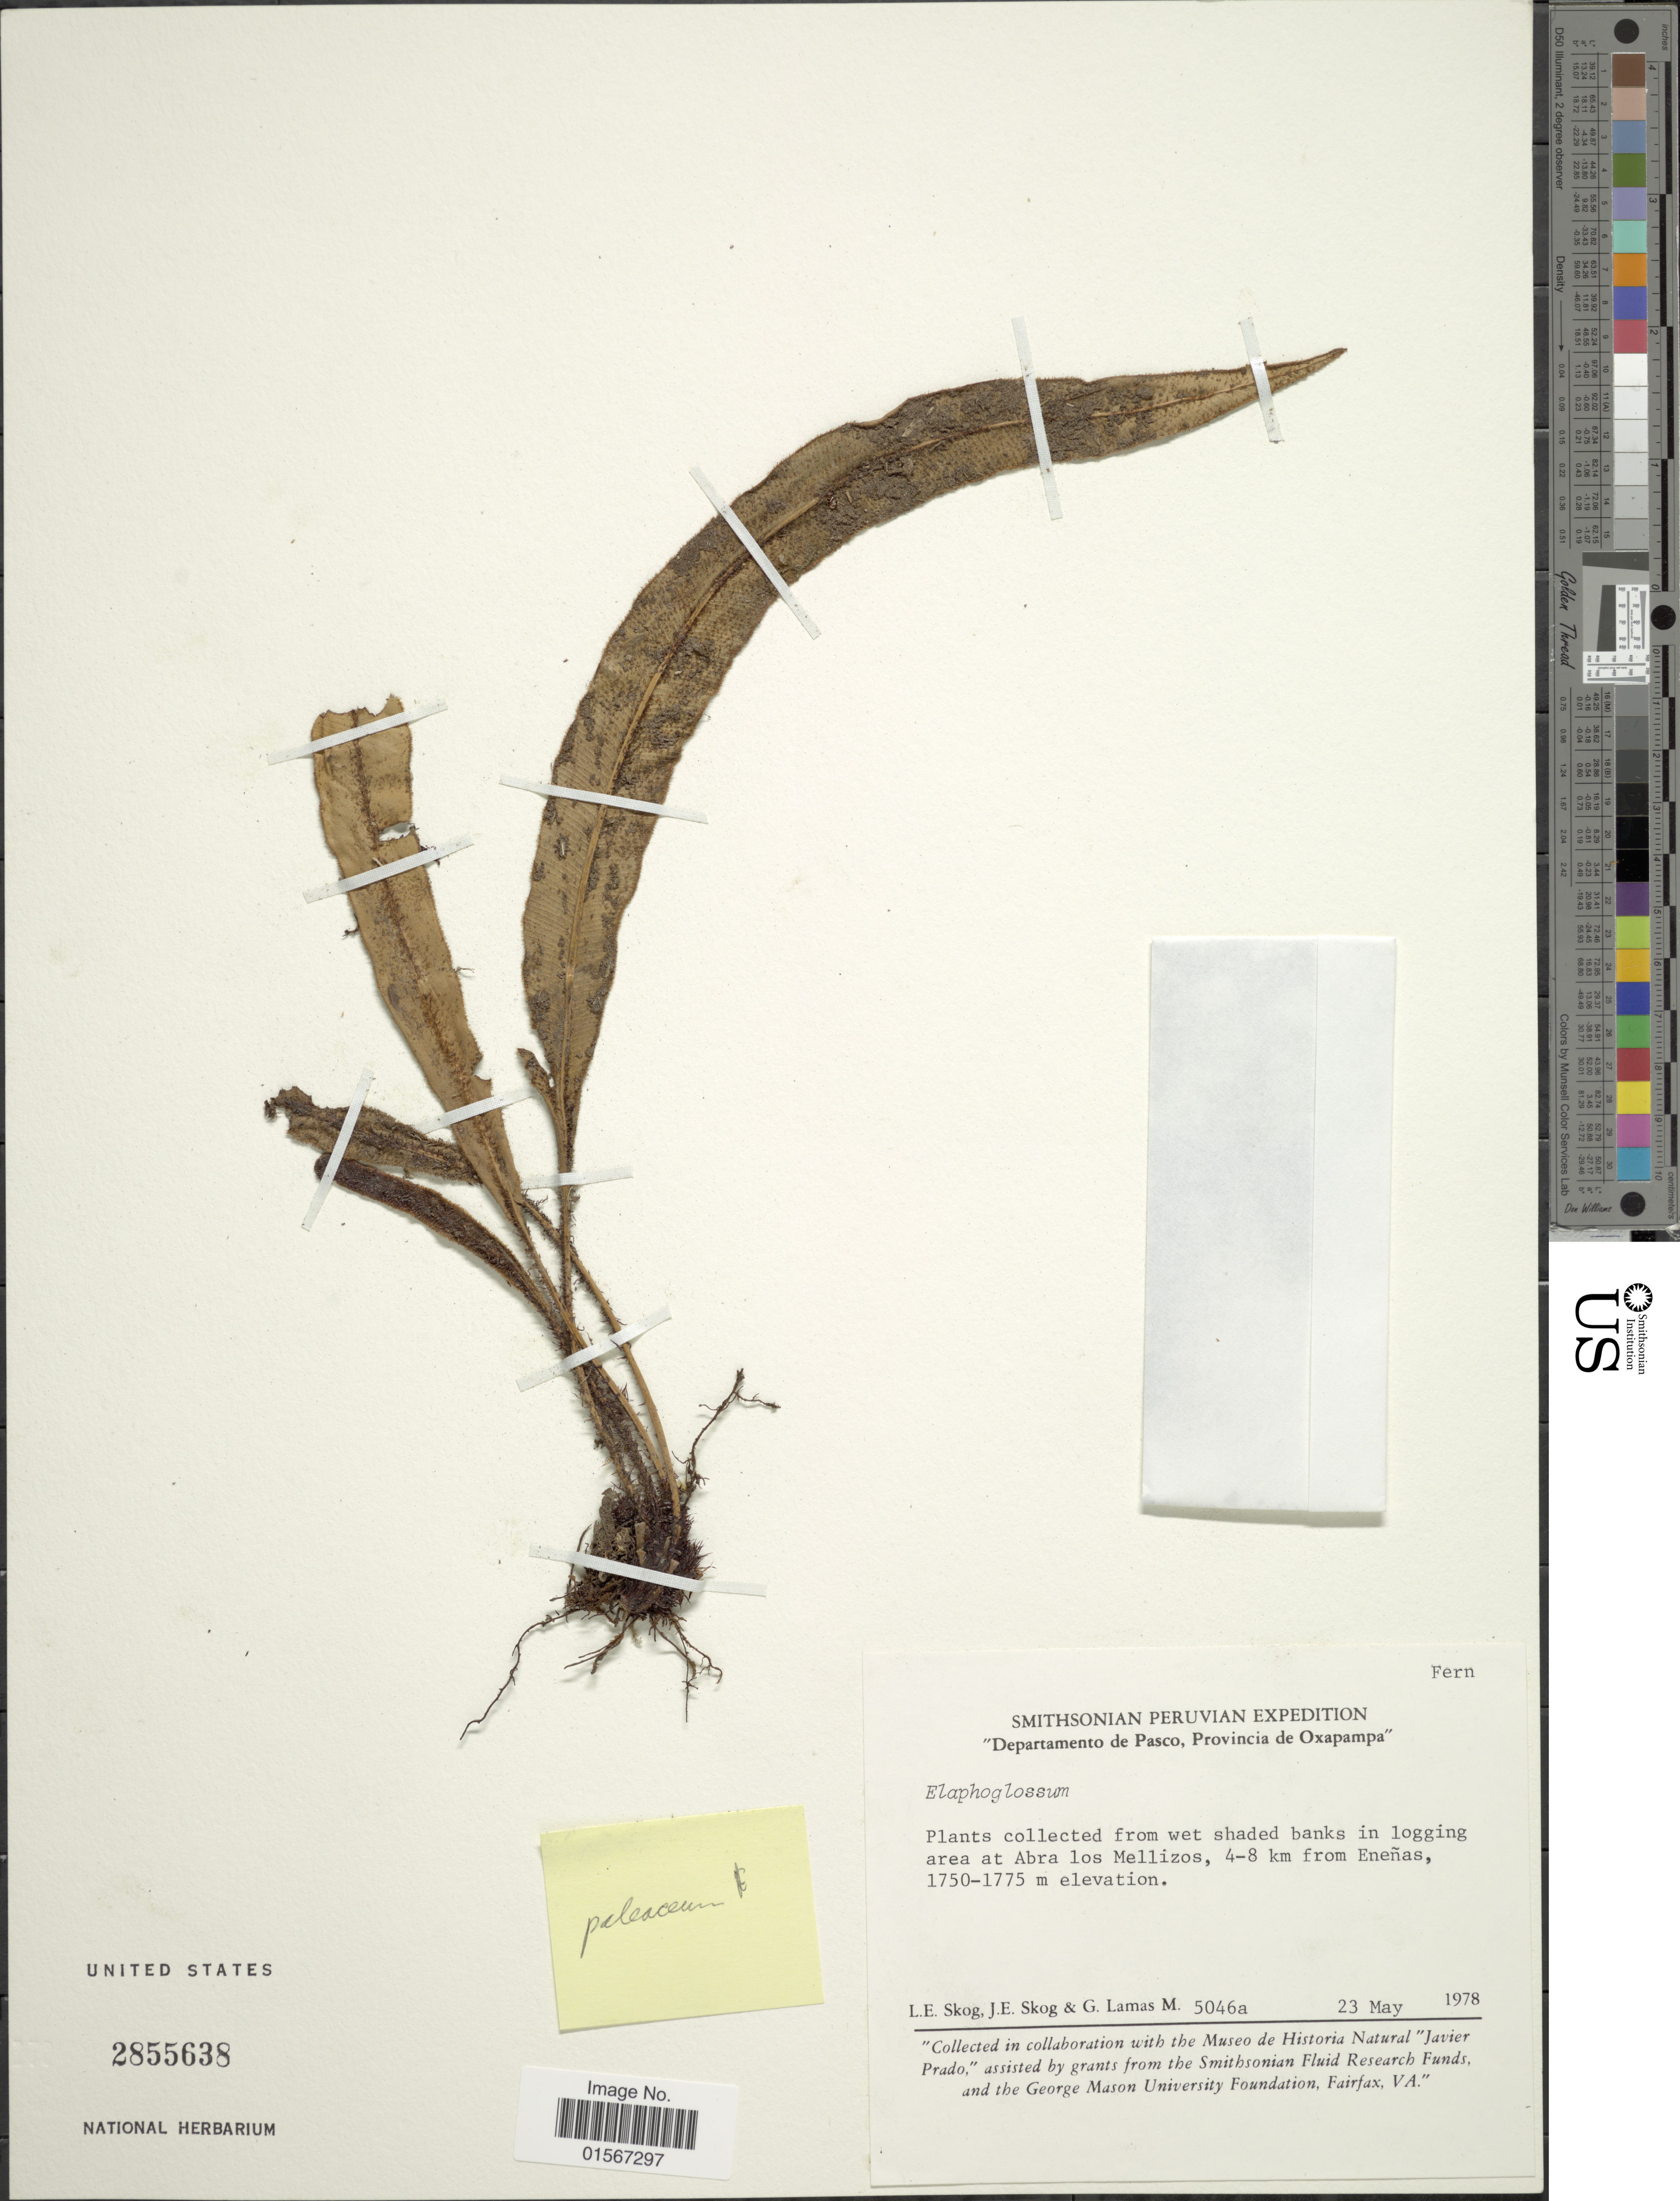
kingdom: Plantae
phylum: Tracheophyta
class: Polypodiopsida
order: Polypodiales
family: Dryopteridaceae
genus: Elaphoglossum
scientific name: Elaphoglossum paleaceum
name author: (Hook. & Grev.) Sledge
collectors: L. E. Skog, J. E. Skog & G. Lamas M.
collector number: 5046a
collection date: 1978-05-23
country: Peru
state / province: Pasco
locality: Peruvian, Departamento de Pasco, Provincia de Oxapampa, at Abra Los Mellizos, 4-8 km from Eneñas.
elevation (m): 1750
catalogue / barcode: US 2855638